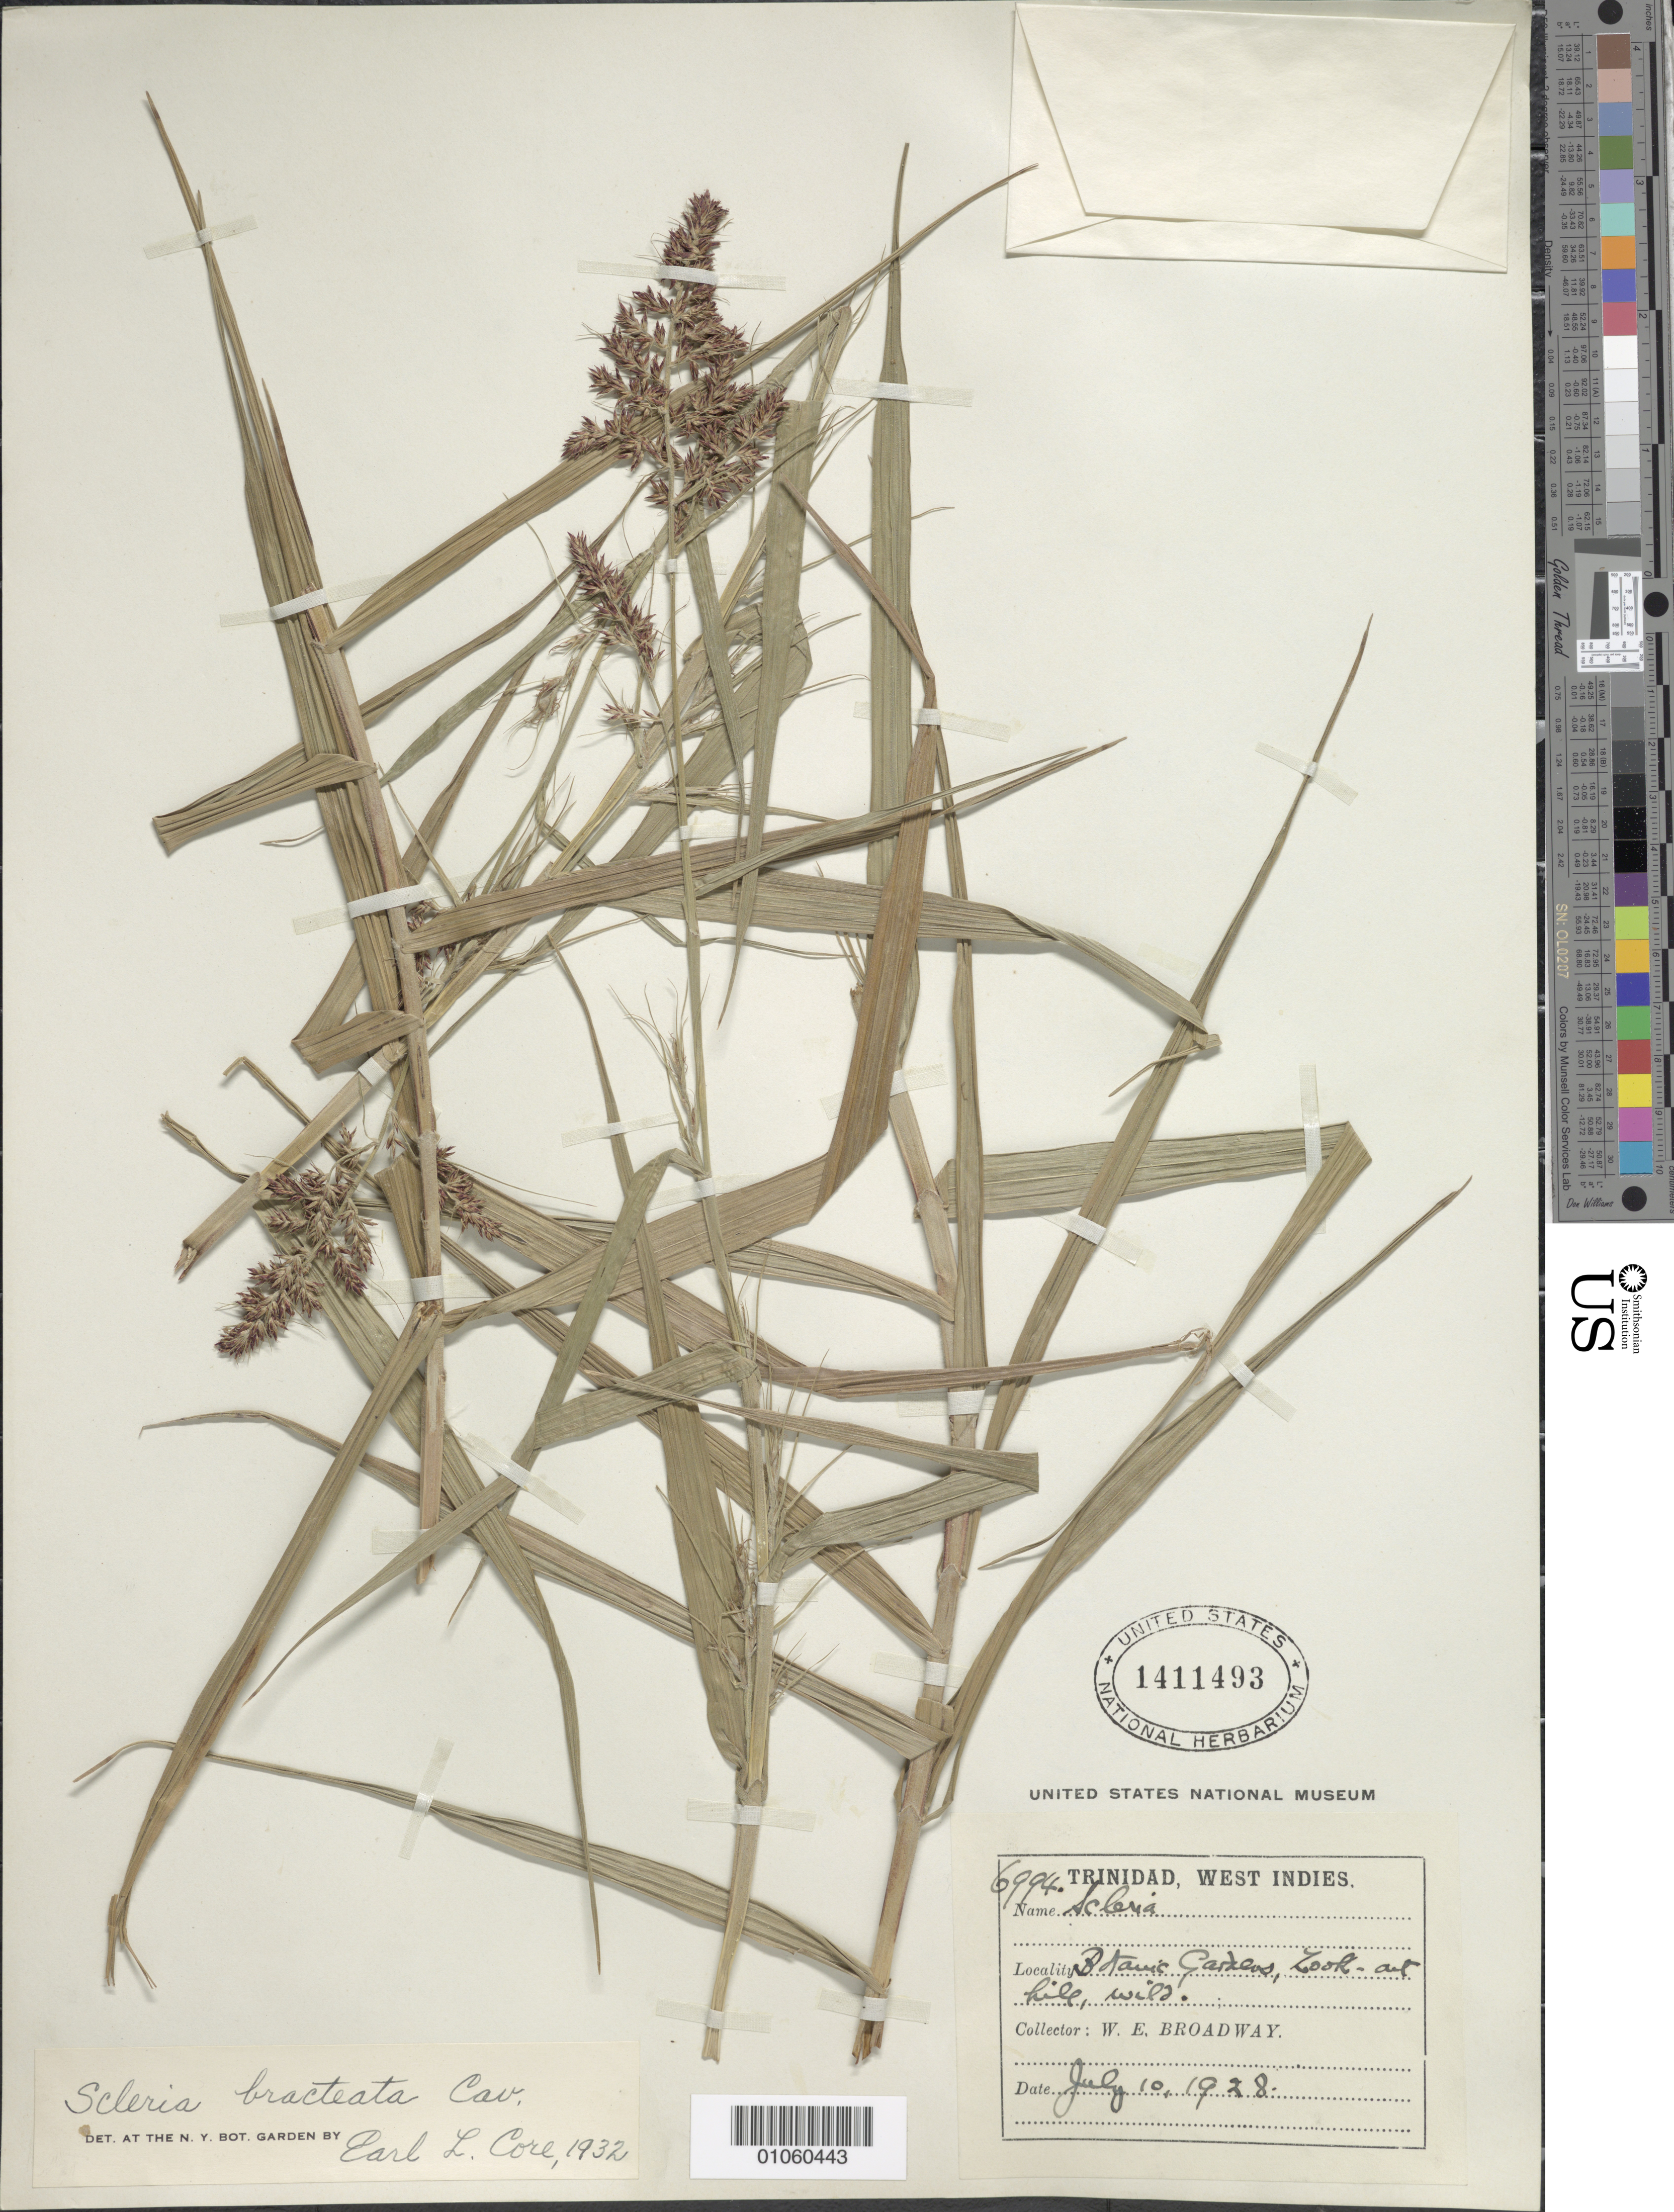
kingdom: Plantae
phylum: Tracheophyta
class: Liliopsida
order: Poales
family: Cyperaceae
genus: Scleria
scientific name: Scleria bracteata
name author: Cav.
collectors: W. E. Broadway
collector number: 6994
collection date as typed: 10 Jul 1928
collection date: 1928-07-10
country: Trinidad and Tobago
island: Trinidad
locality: Botanic Gardens, look-out hill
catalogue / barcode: US 1411493